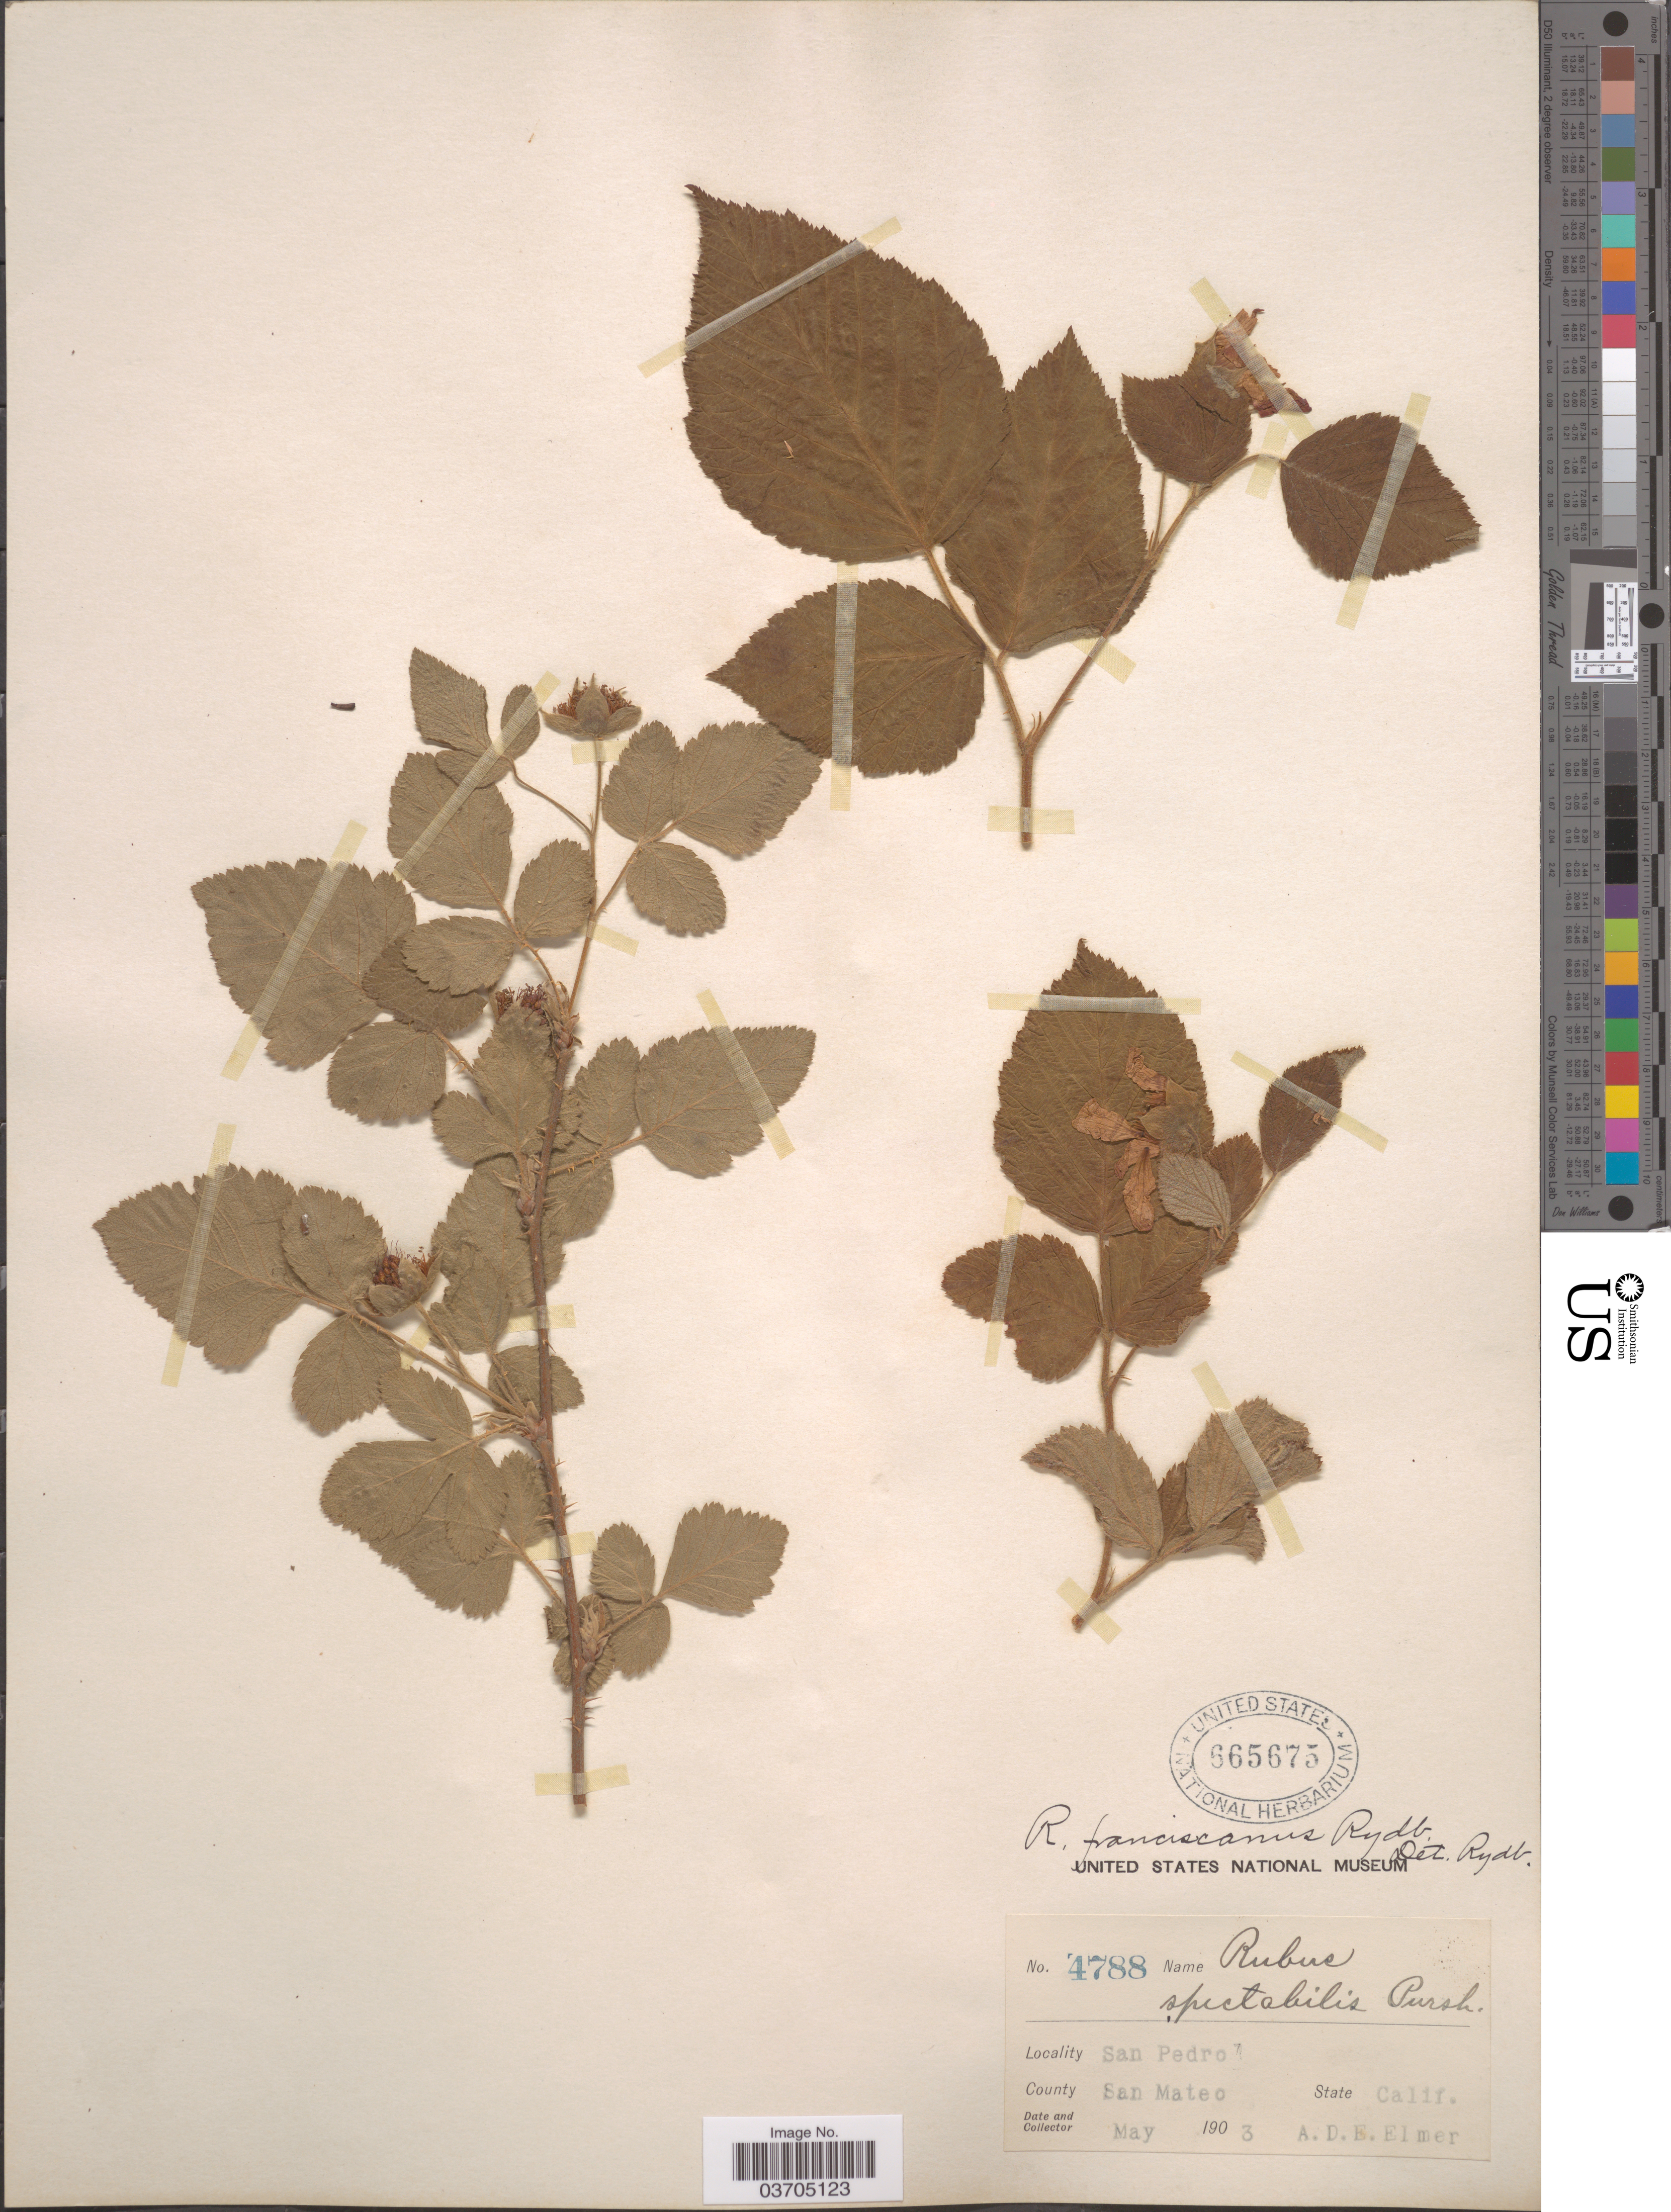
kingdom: Plantae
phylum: Tracheophyta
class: Magnoliopsida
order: Rosales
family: Rosaceae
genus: Rubus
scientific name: Rubus franciscanus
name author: Rydb.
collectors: A. D. E. Elmer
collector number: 4788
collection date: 1903-05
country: United States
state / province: California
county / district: Los Angeles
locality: San Pedro. County San Mateo.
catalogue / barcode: US 665675